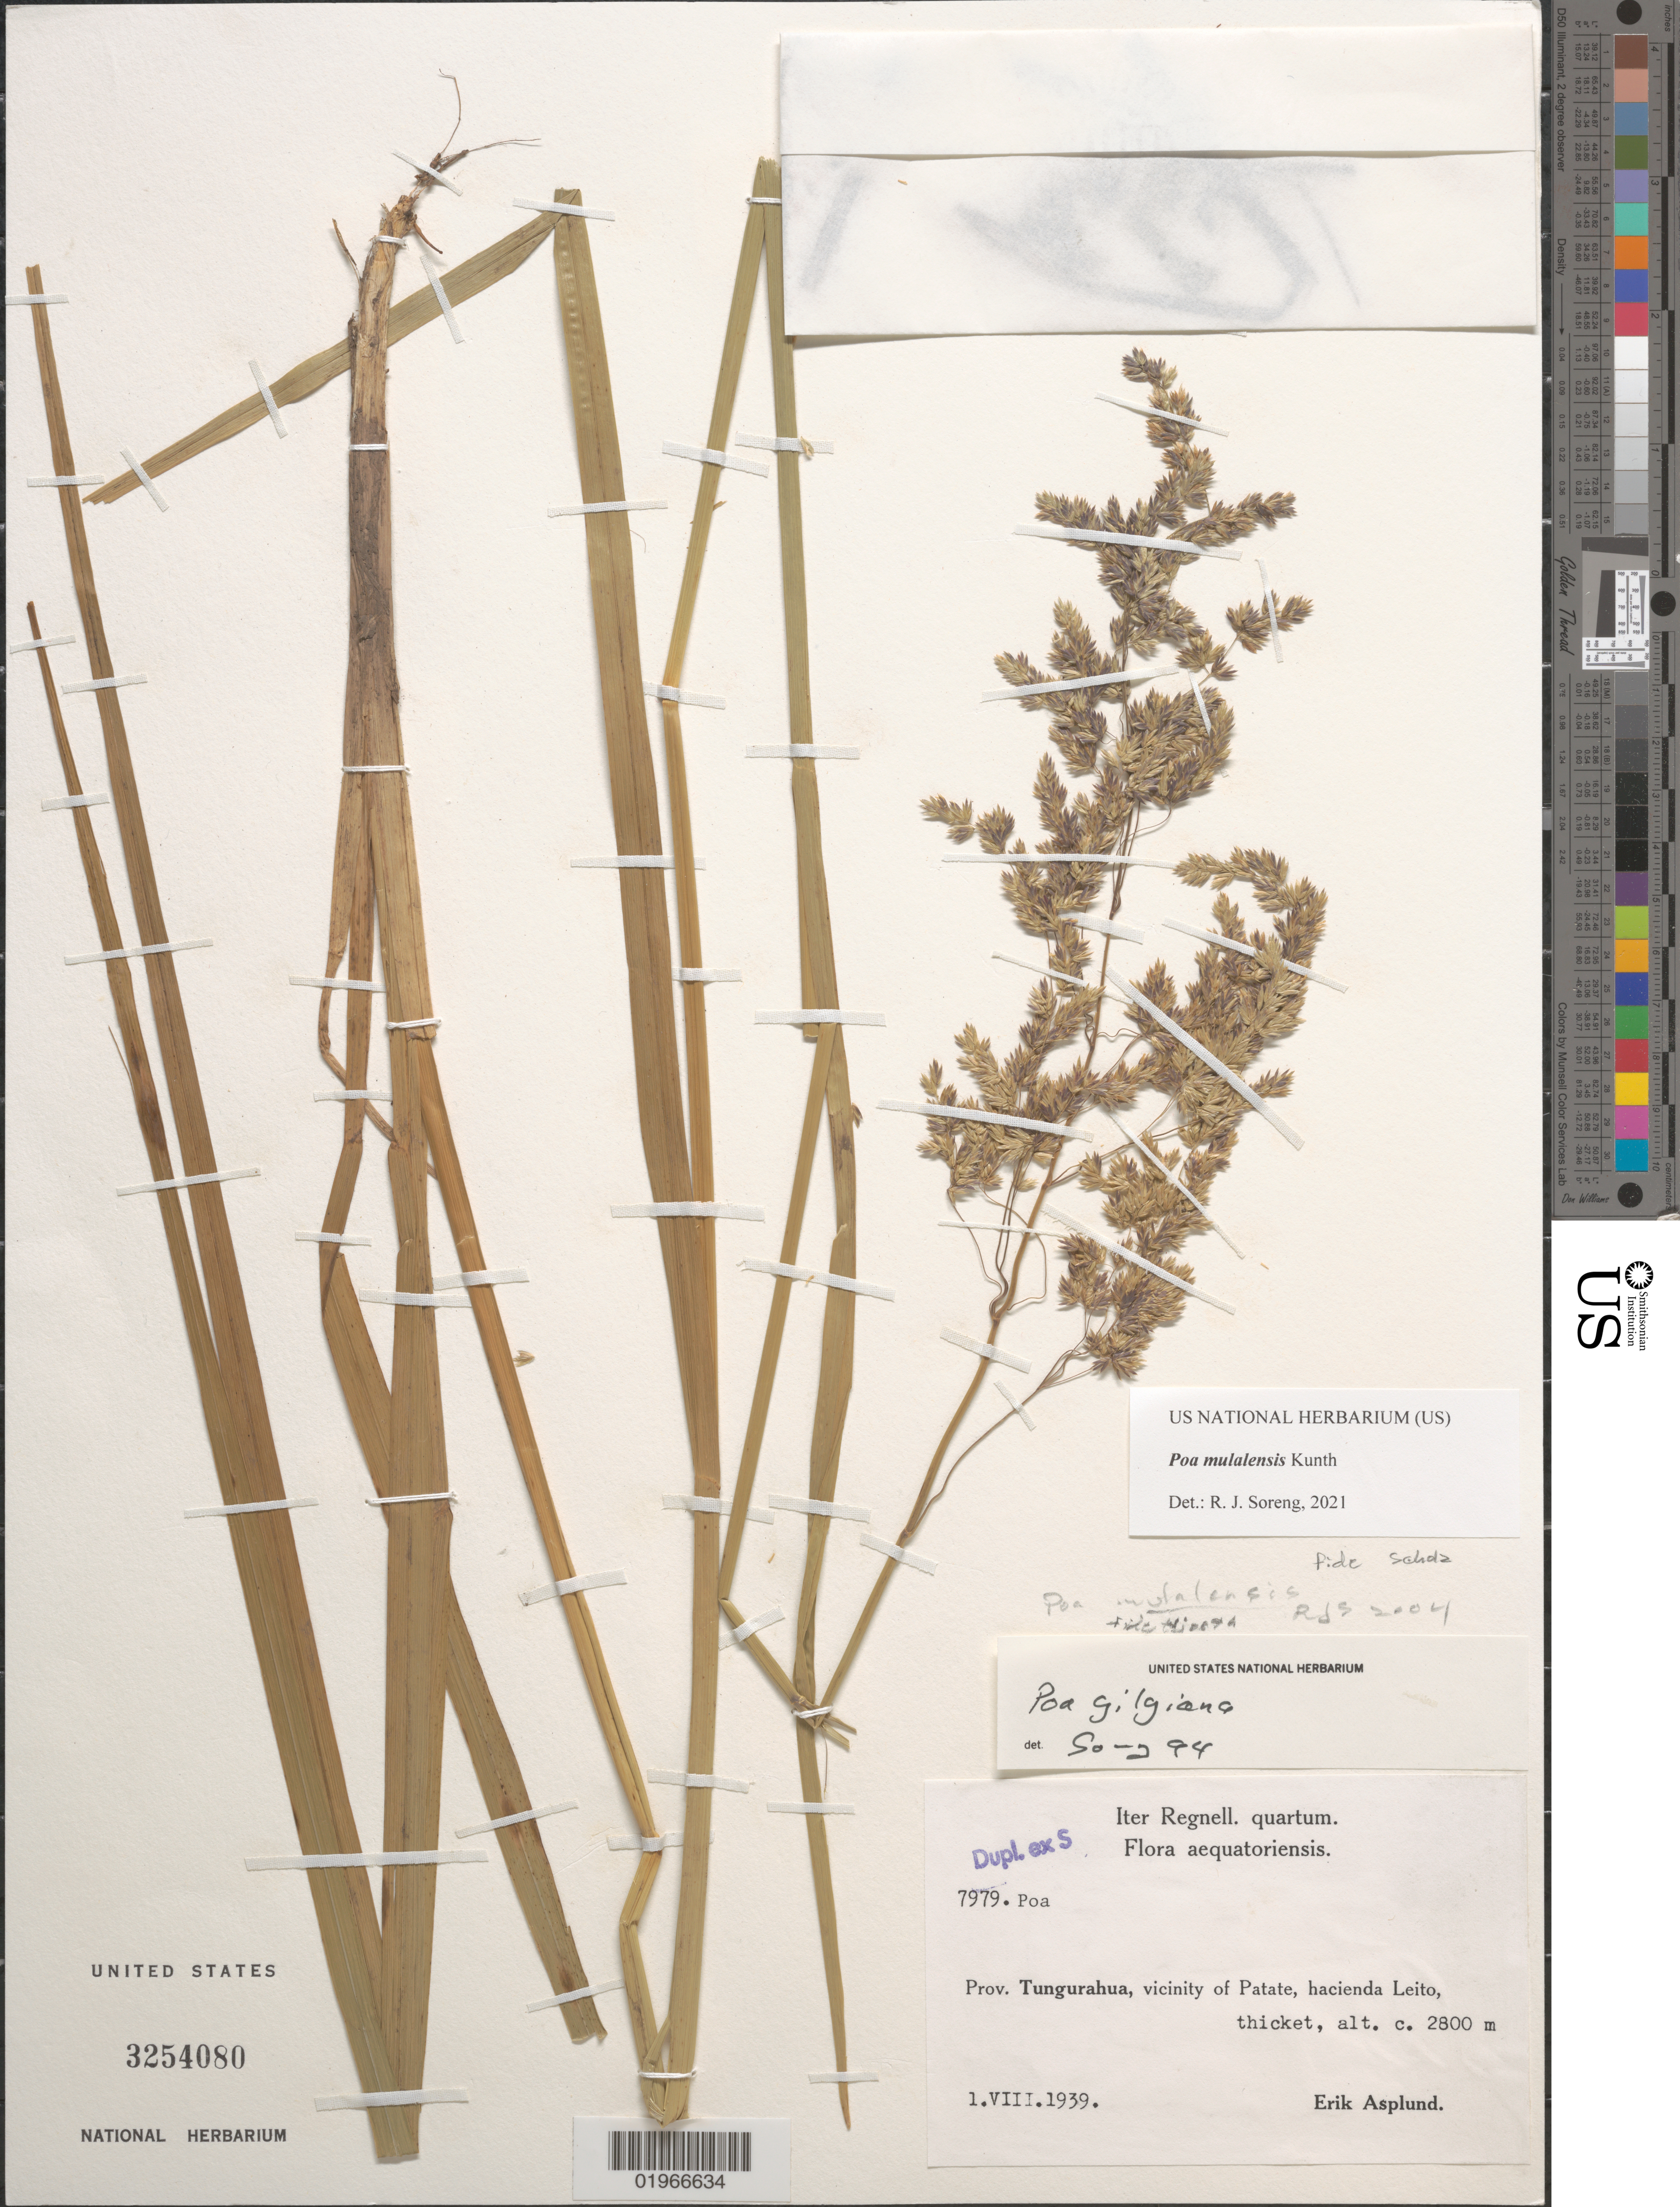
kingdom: Plantae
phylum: Tracheophyta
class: Liliopsida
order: Poales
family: Poaceae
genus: Poa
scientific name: Poa leioclada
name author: Hack.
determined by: Soreng, Robert J., Research Associate (BOT), Smithsonian Institution - National Museum of Natural History (UNITED STATES)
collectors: E. Asplund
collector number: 7979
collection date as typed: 1.VIII.1939.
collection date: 1939-08-01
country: Ecuador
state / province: Tungurahua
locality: Vicinity of Patate, hacienda Leito.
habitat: thicket.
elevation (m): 2800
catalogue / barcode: US 3254080